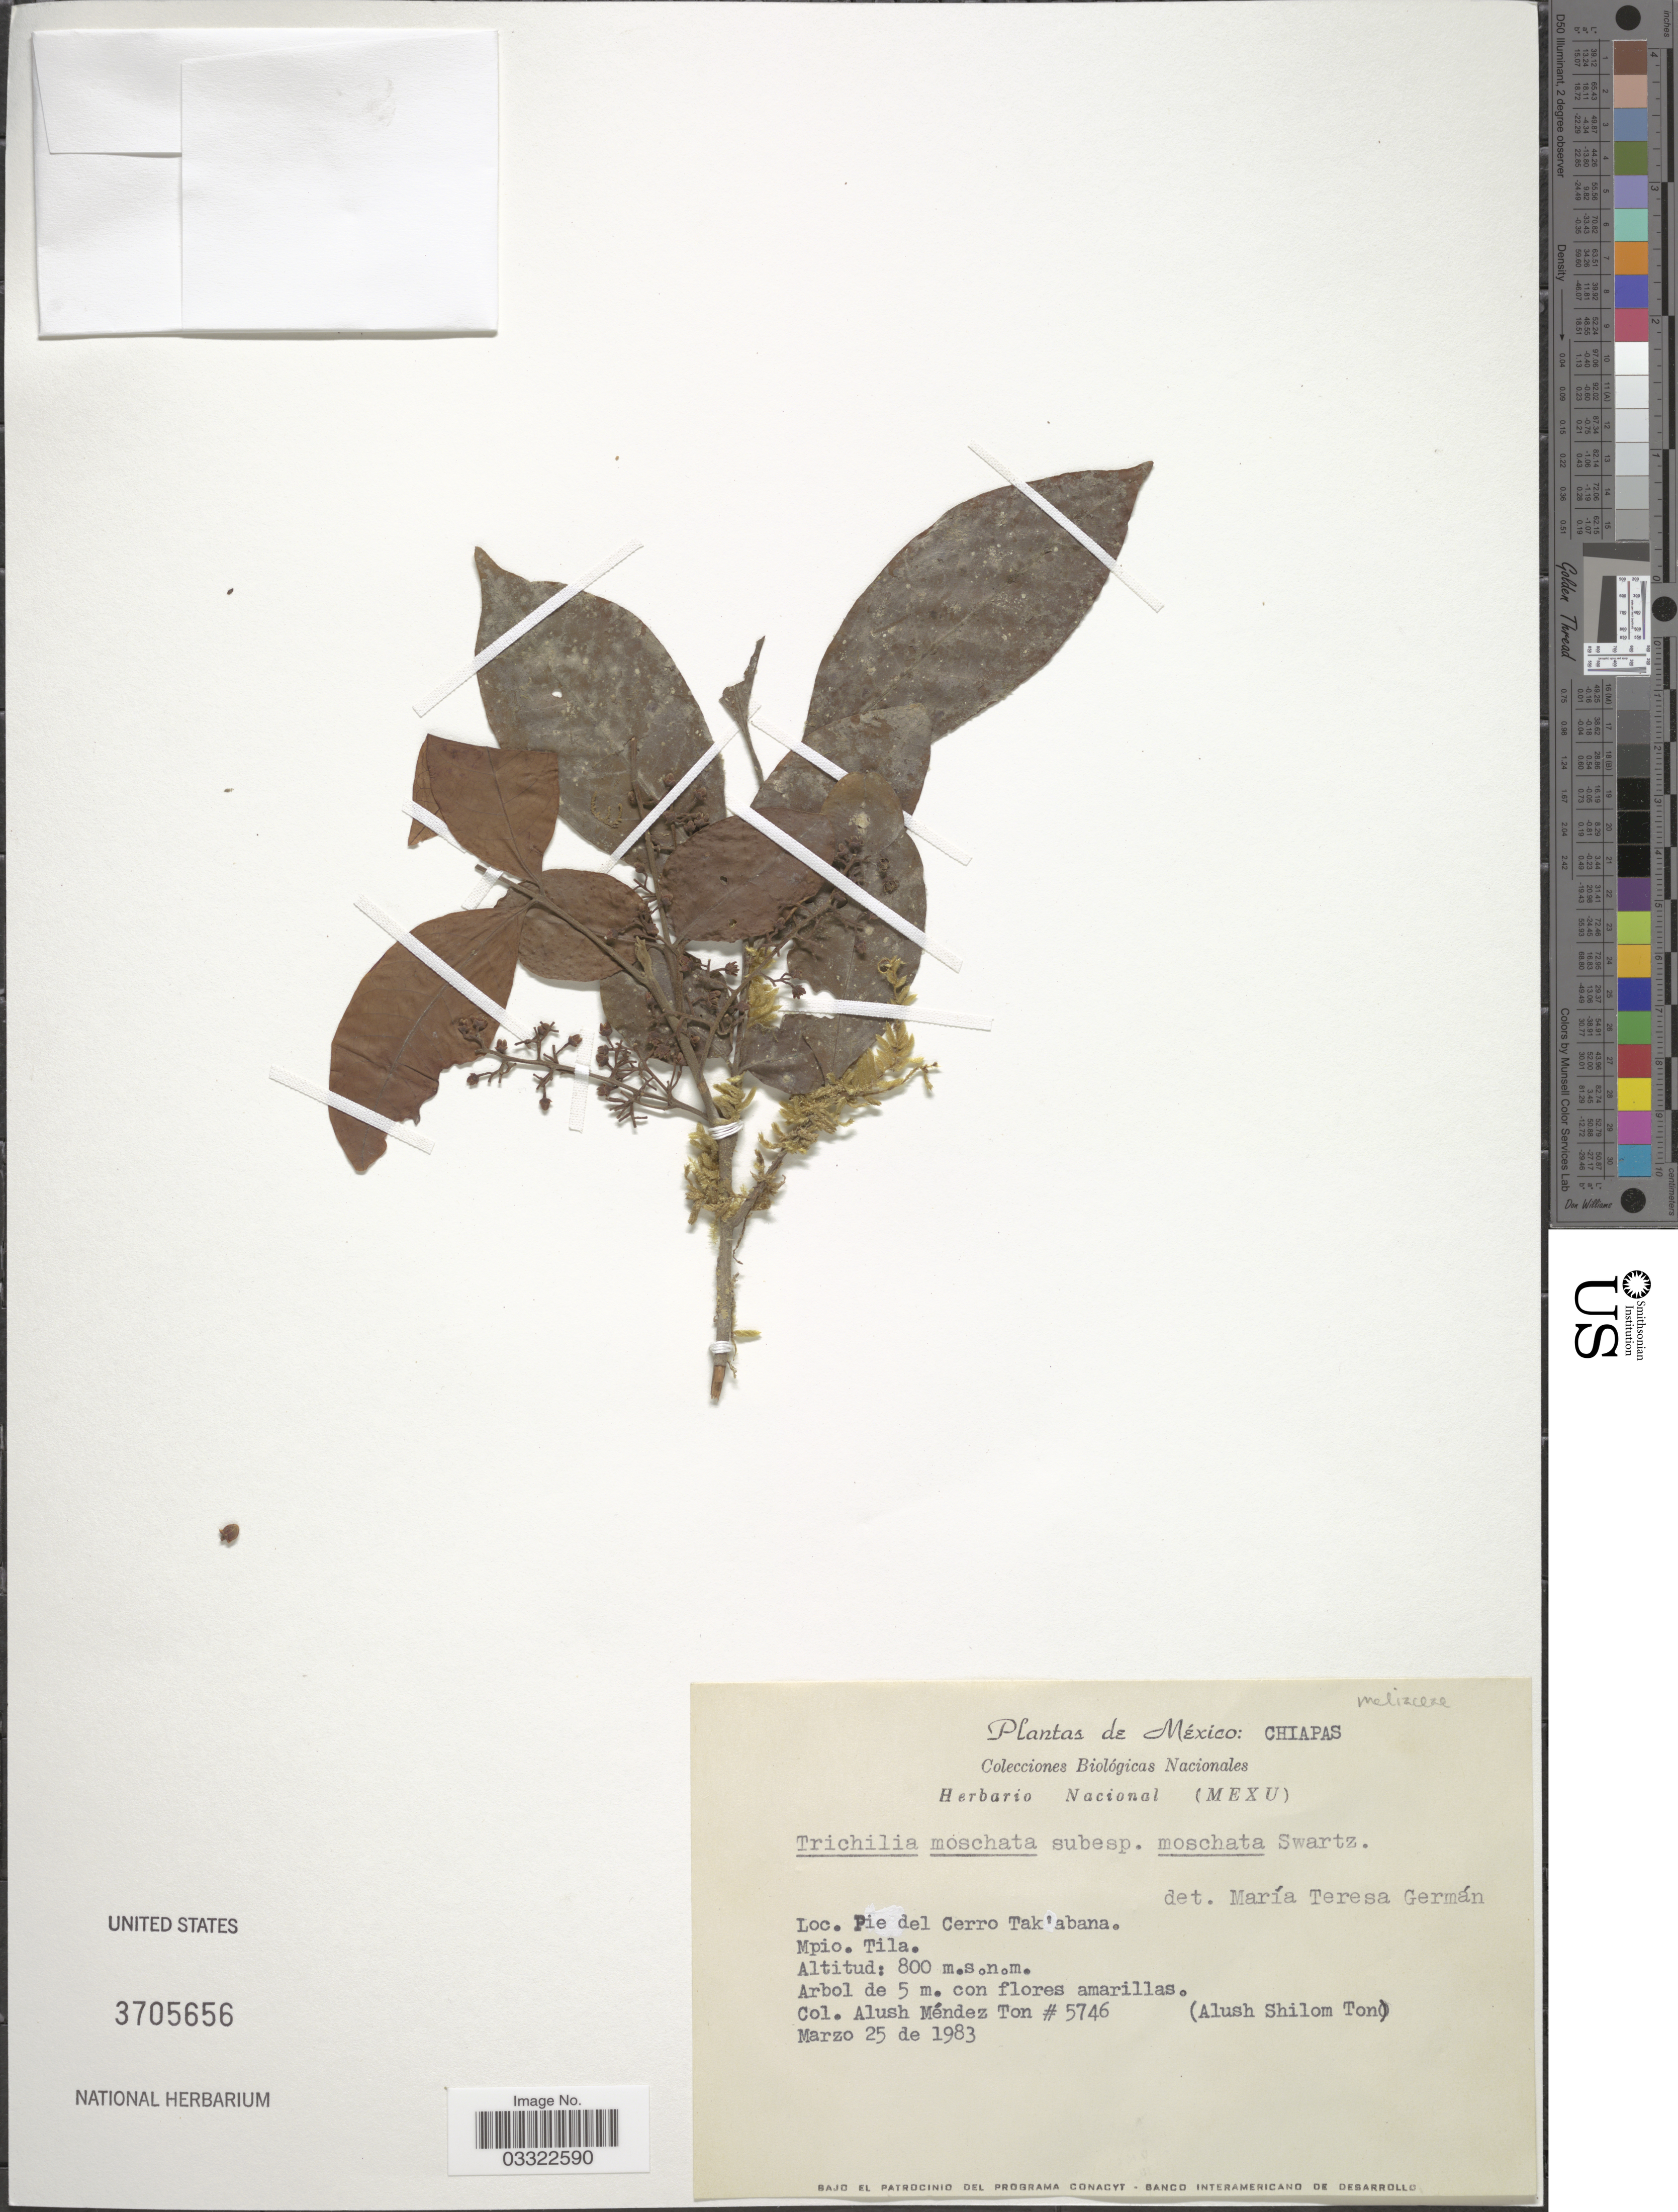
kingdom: Plantae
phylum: Tracheophyta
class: Magnoliopsida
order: Sapindales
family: Meliaceae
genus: Trichilia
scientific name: Trichilia moschata subsp. matudae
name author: (Lundell) T.D. Penn.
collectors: A. M. Ton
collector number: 5746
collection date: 1983-03-25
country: Mexico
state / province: Chiapas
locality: Pie del Cerro Tak'abana. Mpio. Tila.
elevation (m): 800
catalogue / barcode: US 3705656